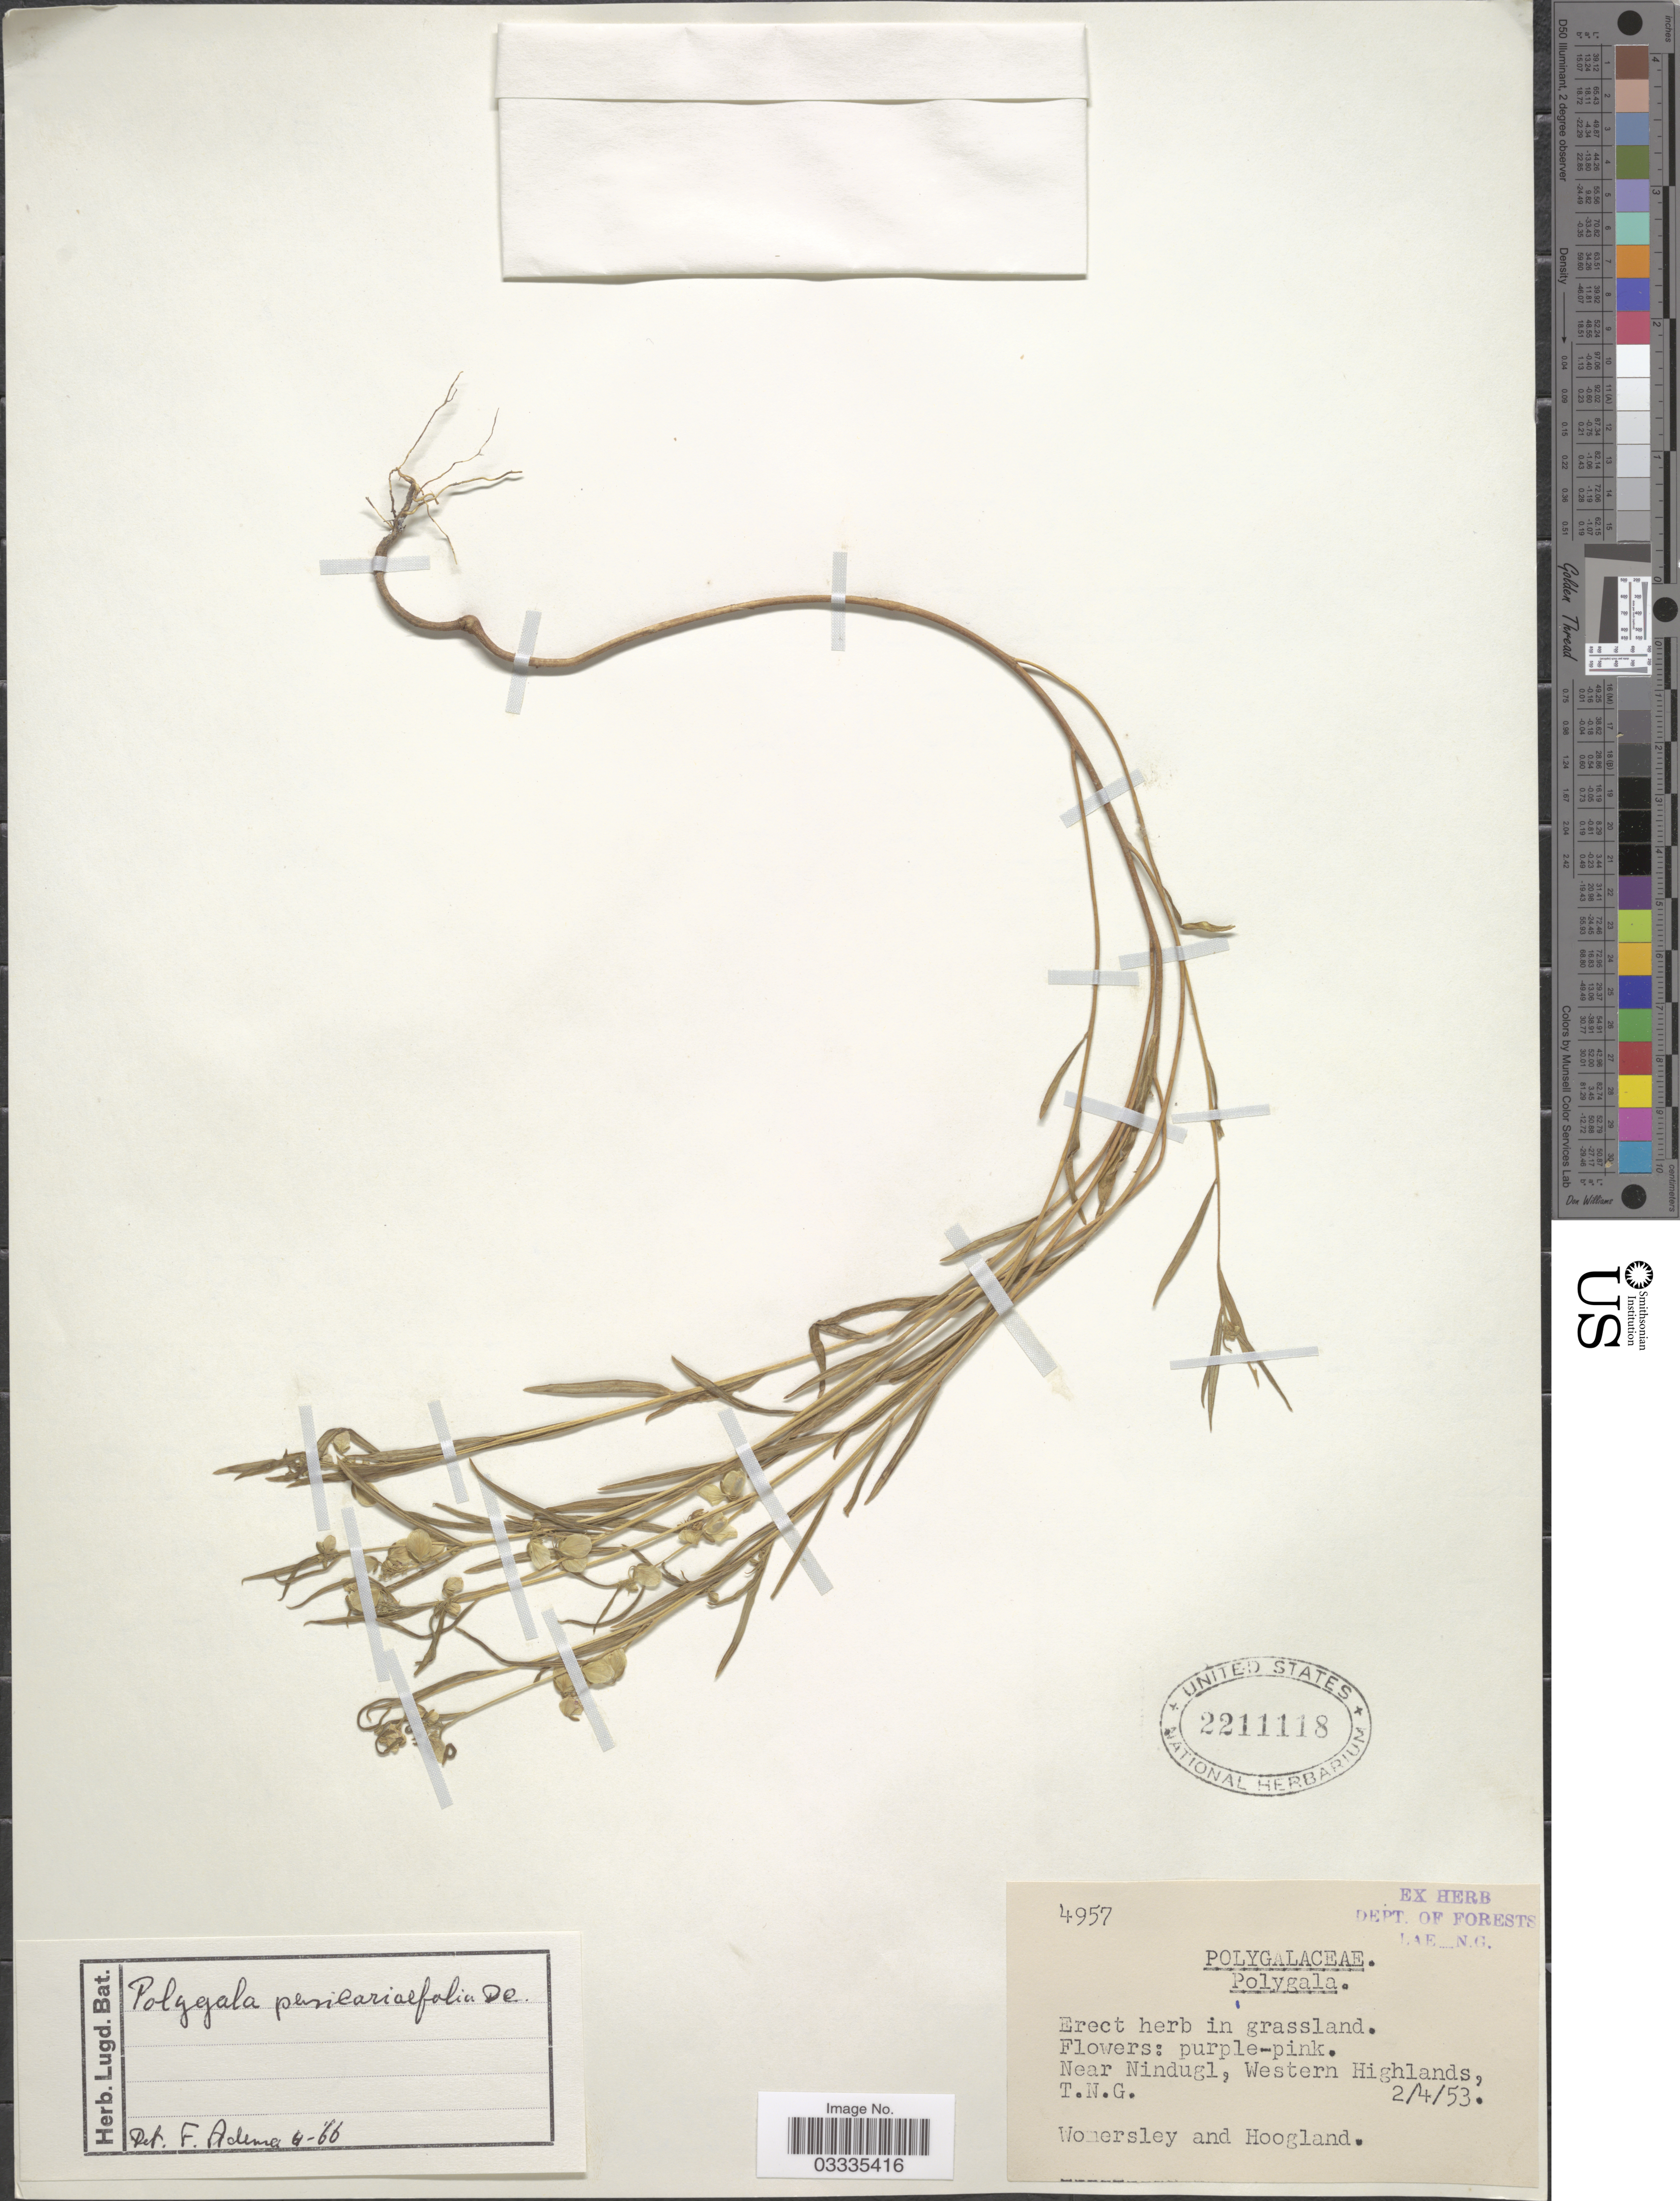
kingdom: Plantae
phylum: Tracheophyta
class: Magnoliopsida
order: Fabales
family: Polygalaceae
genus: Polygala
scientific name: Polygala persicariifolia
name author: DC.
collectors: Womersley & Hoogland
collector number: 4957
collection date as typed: Transcribed d/m/y: 2/4/53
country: Papua New Guinea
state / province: Western Highlands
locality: Near Nindugl, T. N. G.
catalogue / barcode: US 2211118